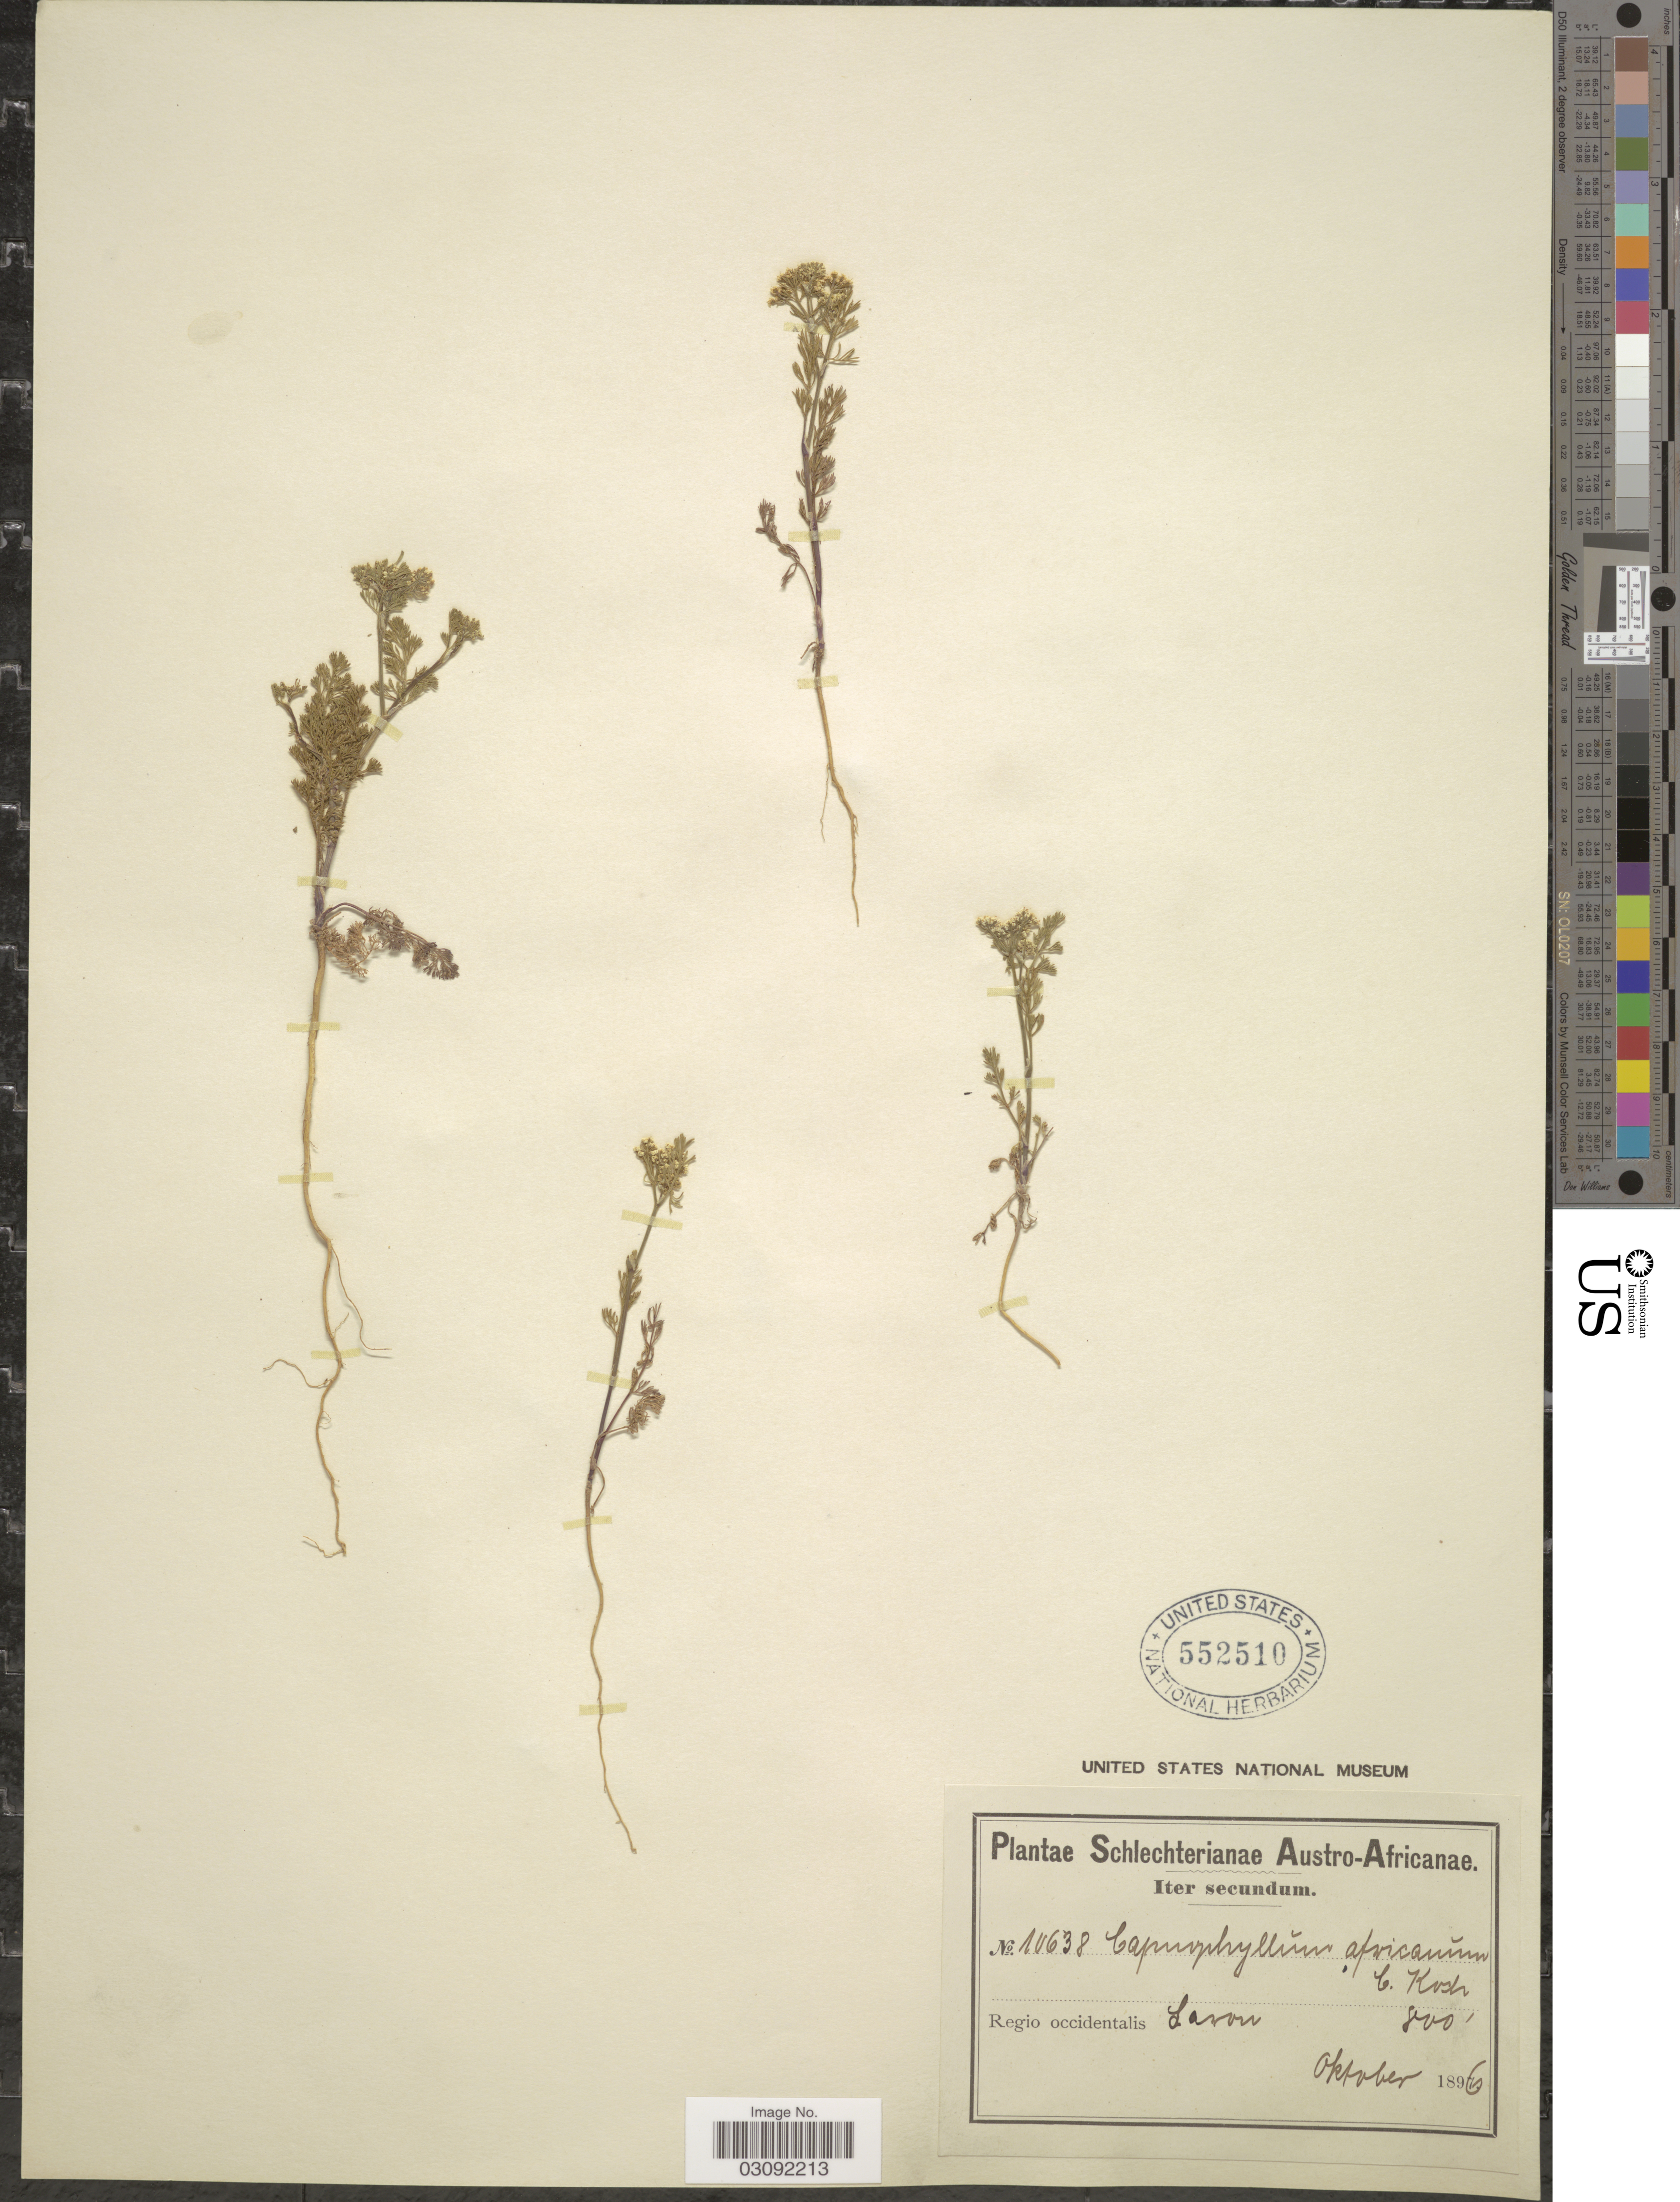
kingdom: Plantae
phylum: Tracheophyta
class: Magnoliopsida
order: Apiales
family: Apiaceae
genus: Capnophyllum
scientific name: Capnophyllum africanum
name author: (L.) Gaertn.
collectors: Schlechter, --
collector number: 10638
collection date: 1896-10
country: South Africa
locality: Austro-Africanae. Regio occidentalis Saron.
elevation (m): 244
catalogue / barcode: US 552510